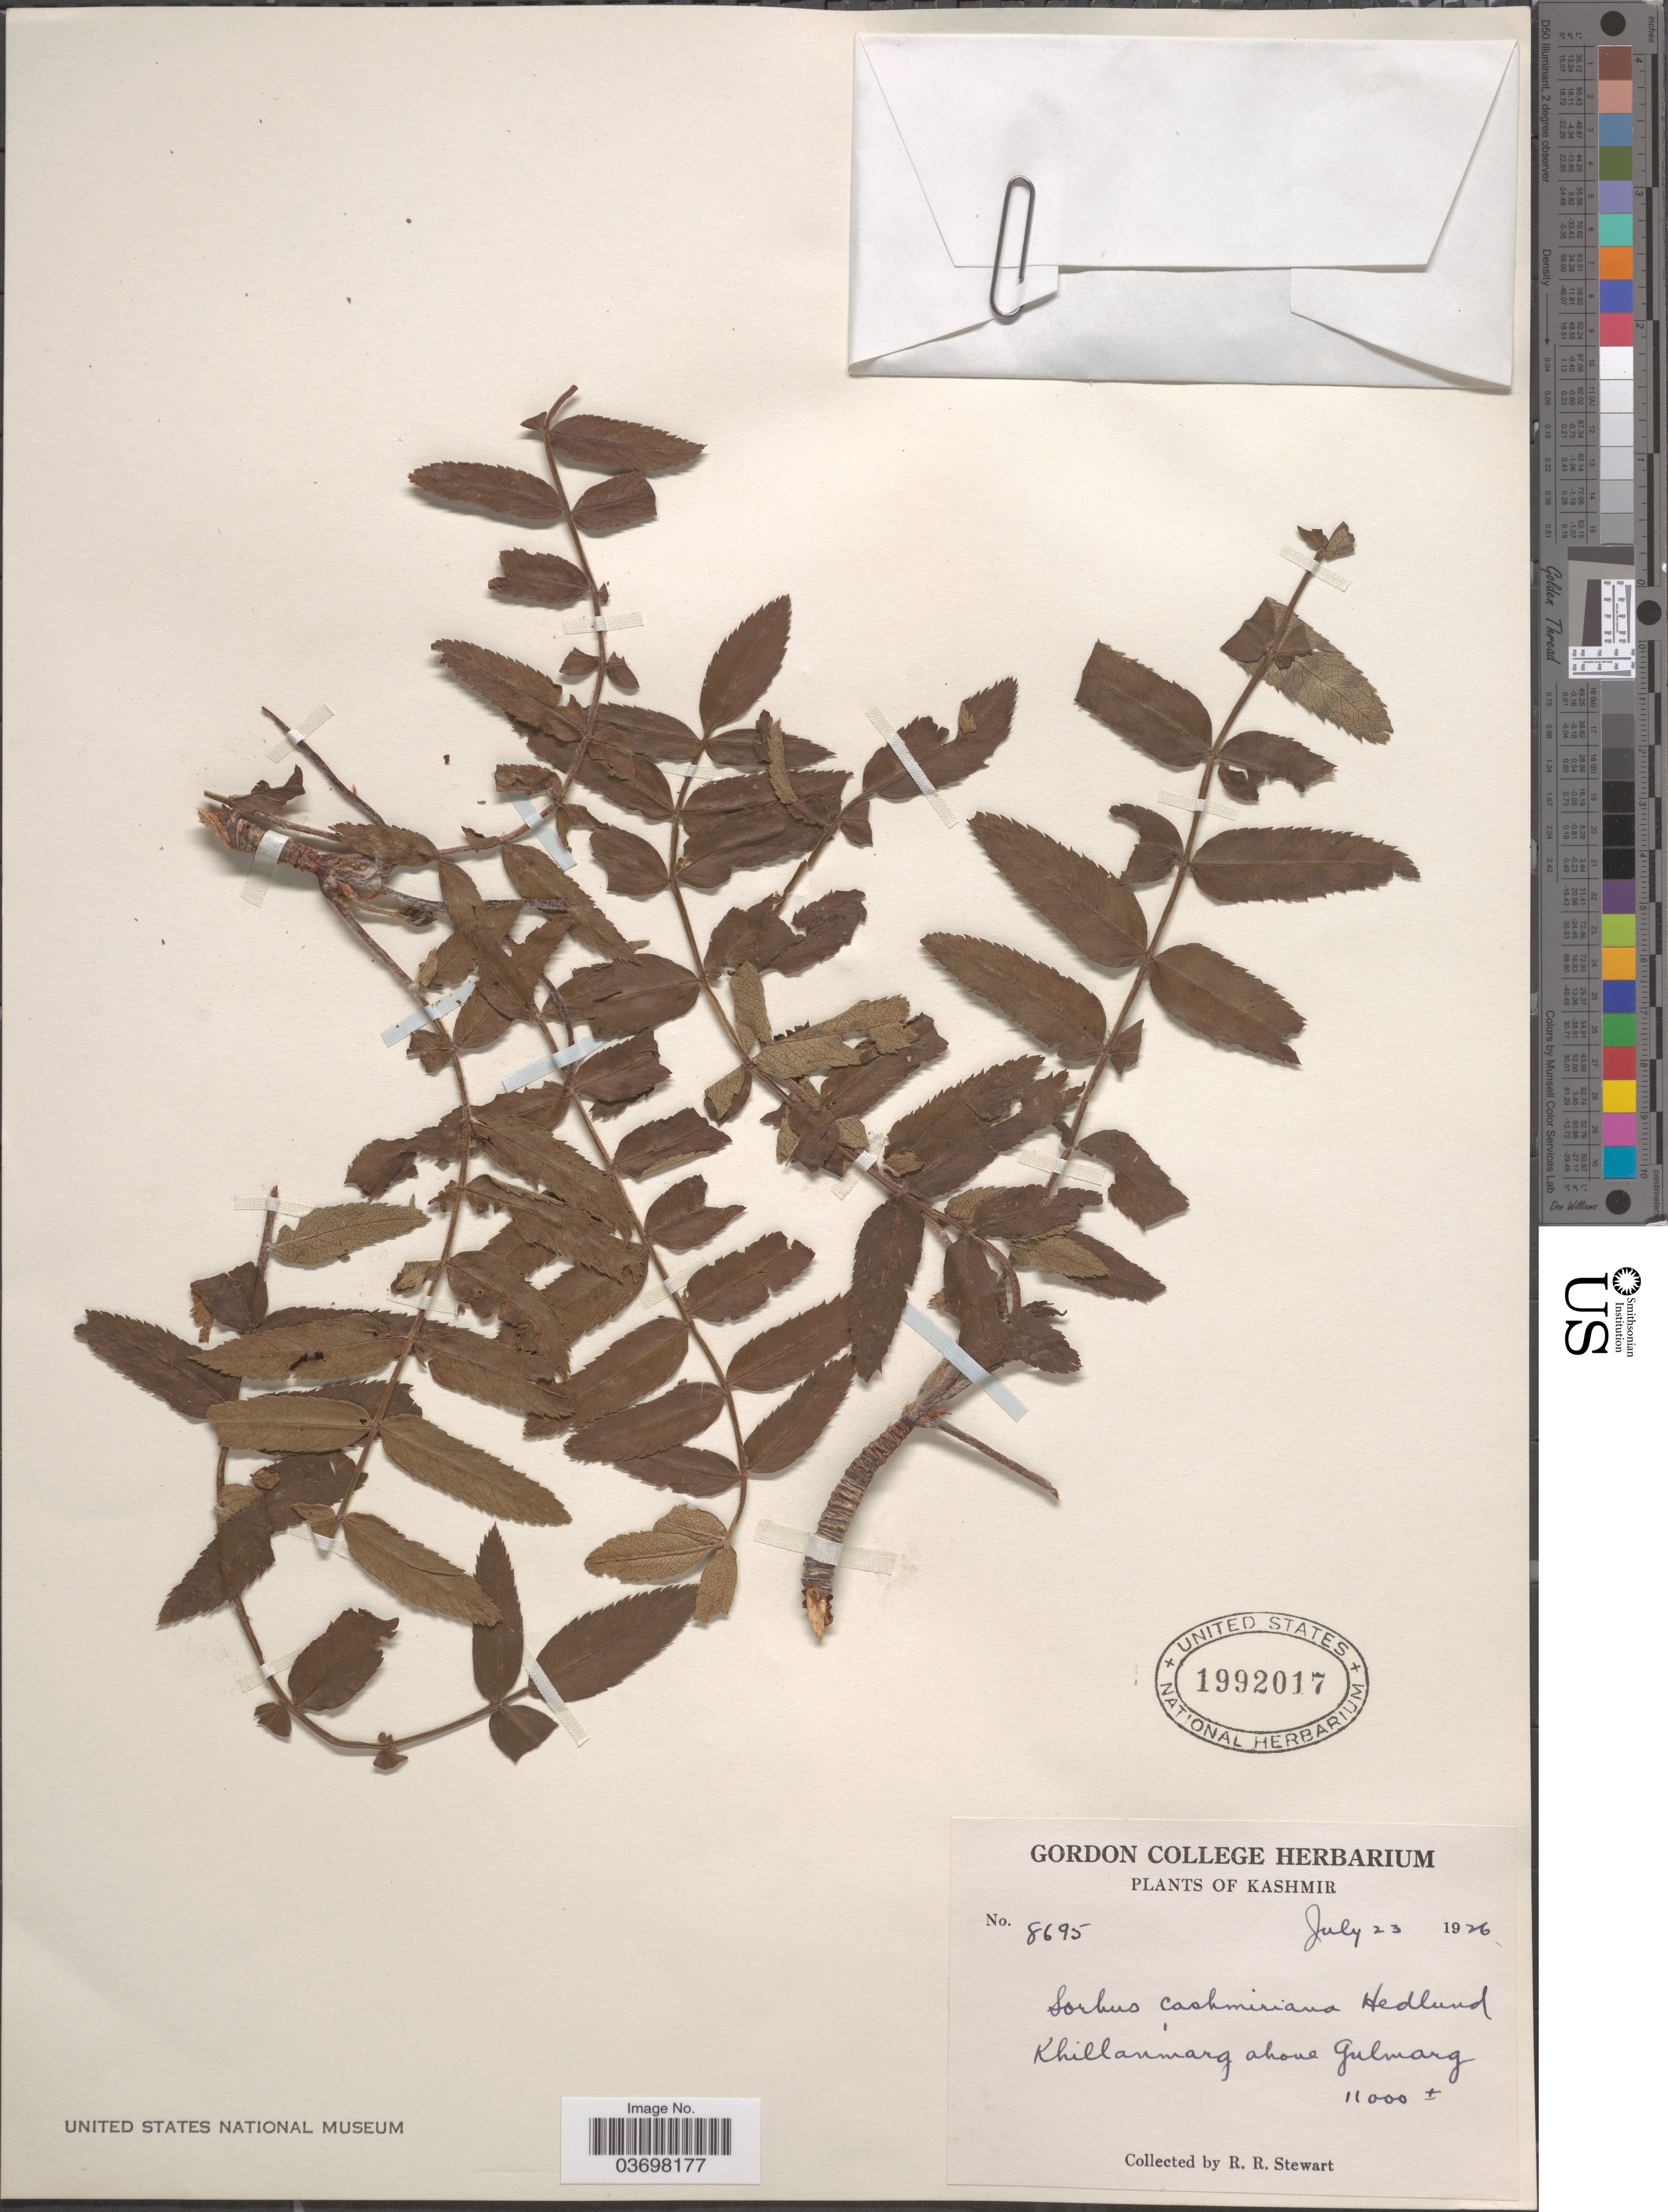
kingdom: Plantae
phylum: Tracheophyta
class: Magnoliopsida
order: Rosales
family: Rosaceae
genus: Sorbus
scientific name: Sorbus cashmiriana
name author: Hedl.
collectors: R. Stewart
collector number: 8695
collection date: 1926-07-23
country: India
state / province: Jammu and Kashmir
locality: Kashmir. Khillanmarg above Gulmarg.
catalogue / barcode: US 1992017